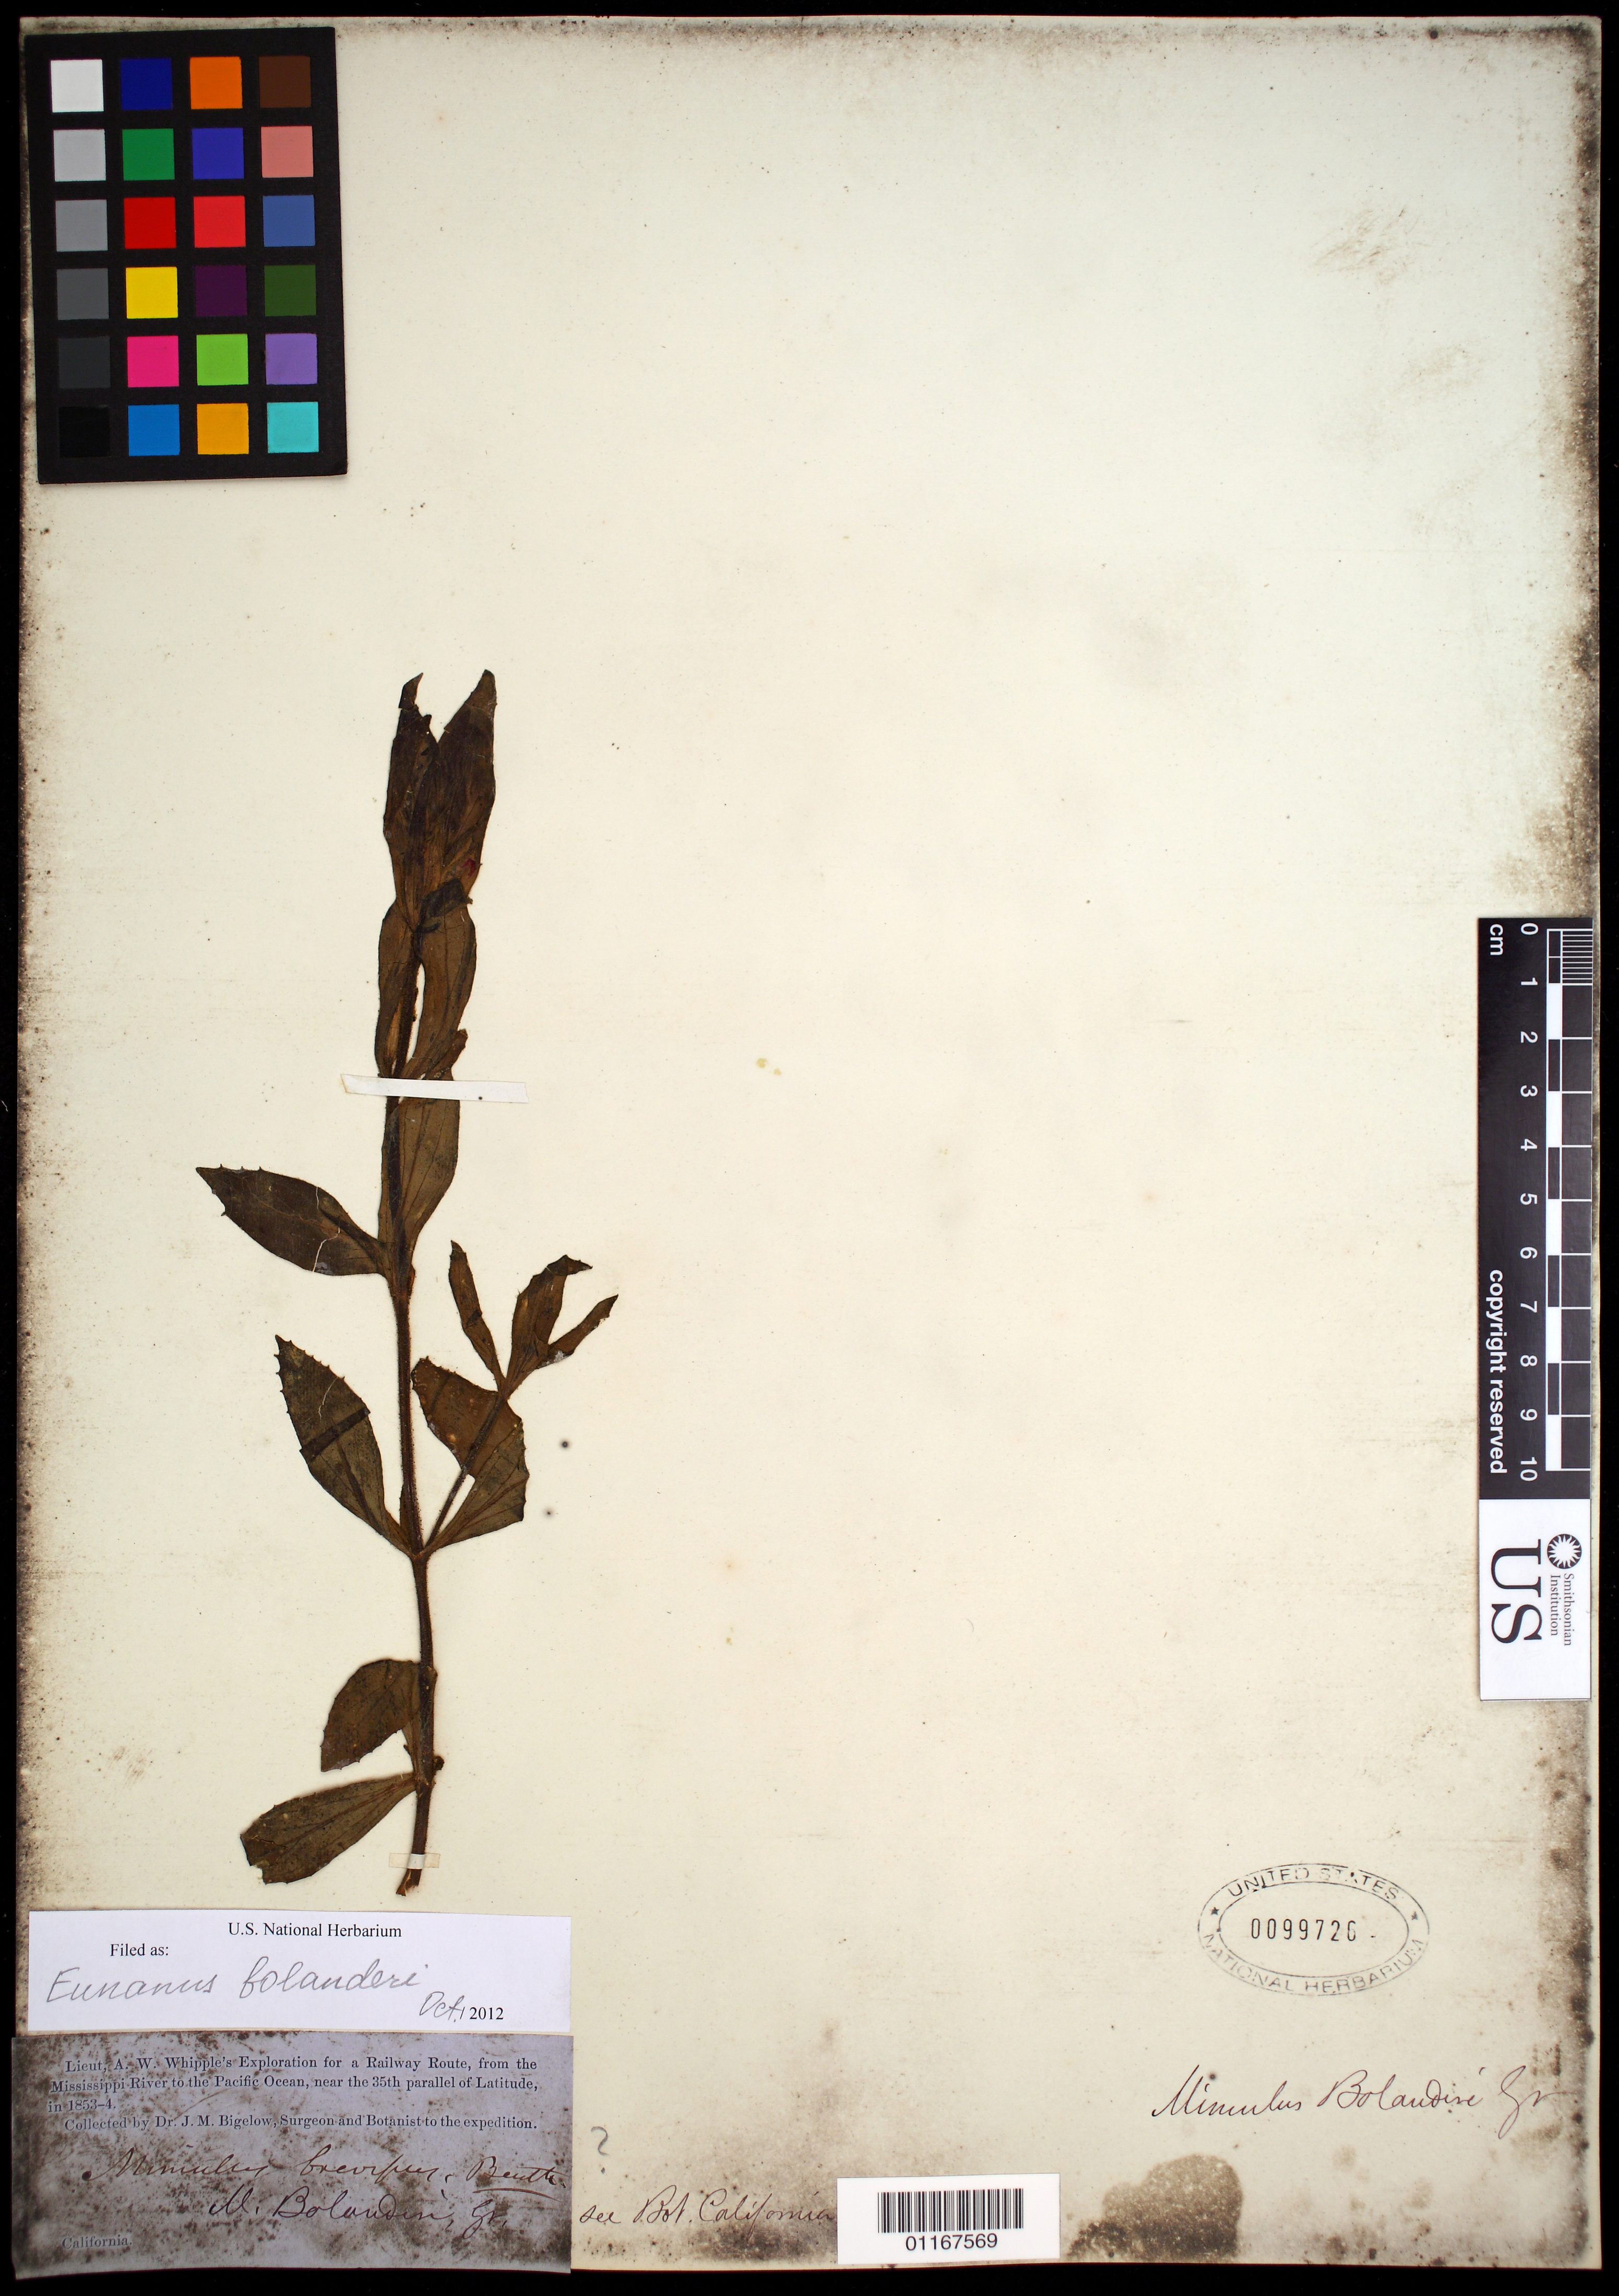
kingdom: Plantae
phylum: Tracheophyta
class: Magnoliopsida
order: Lamiales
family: Phrymaceae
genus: Eunanus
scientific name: Eunanus bolanderi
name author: (A. Gray) Greene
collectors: J. M. Bigelow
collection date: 1853/1854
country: United States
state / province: California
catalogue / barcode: US 99726